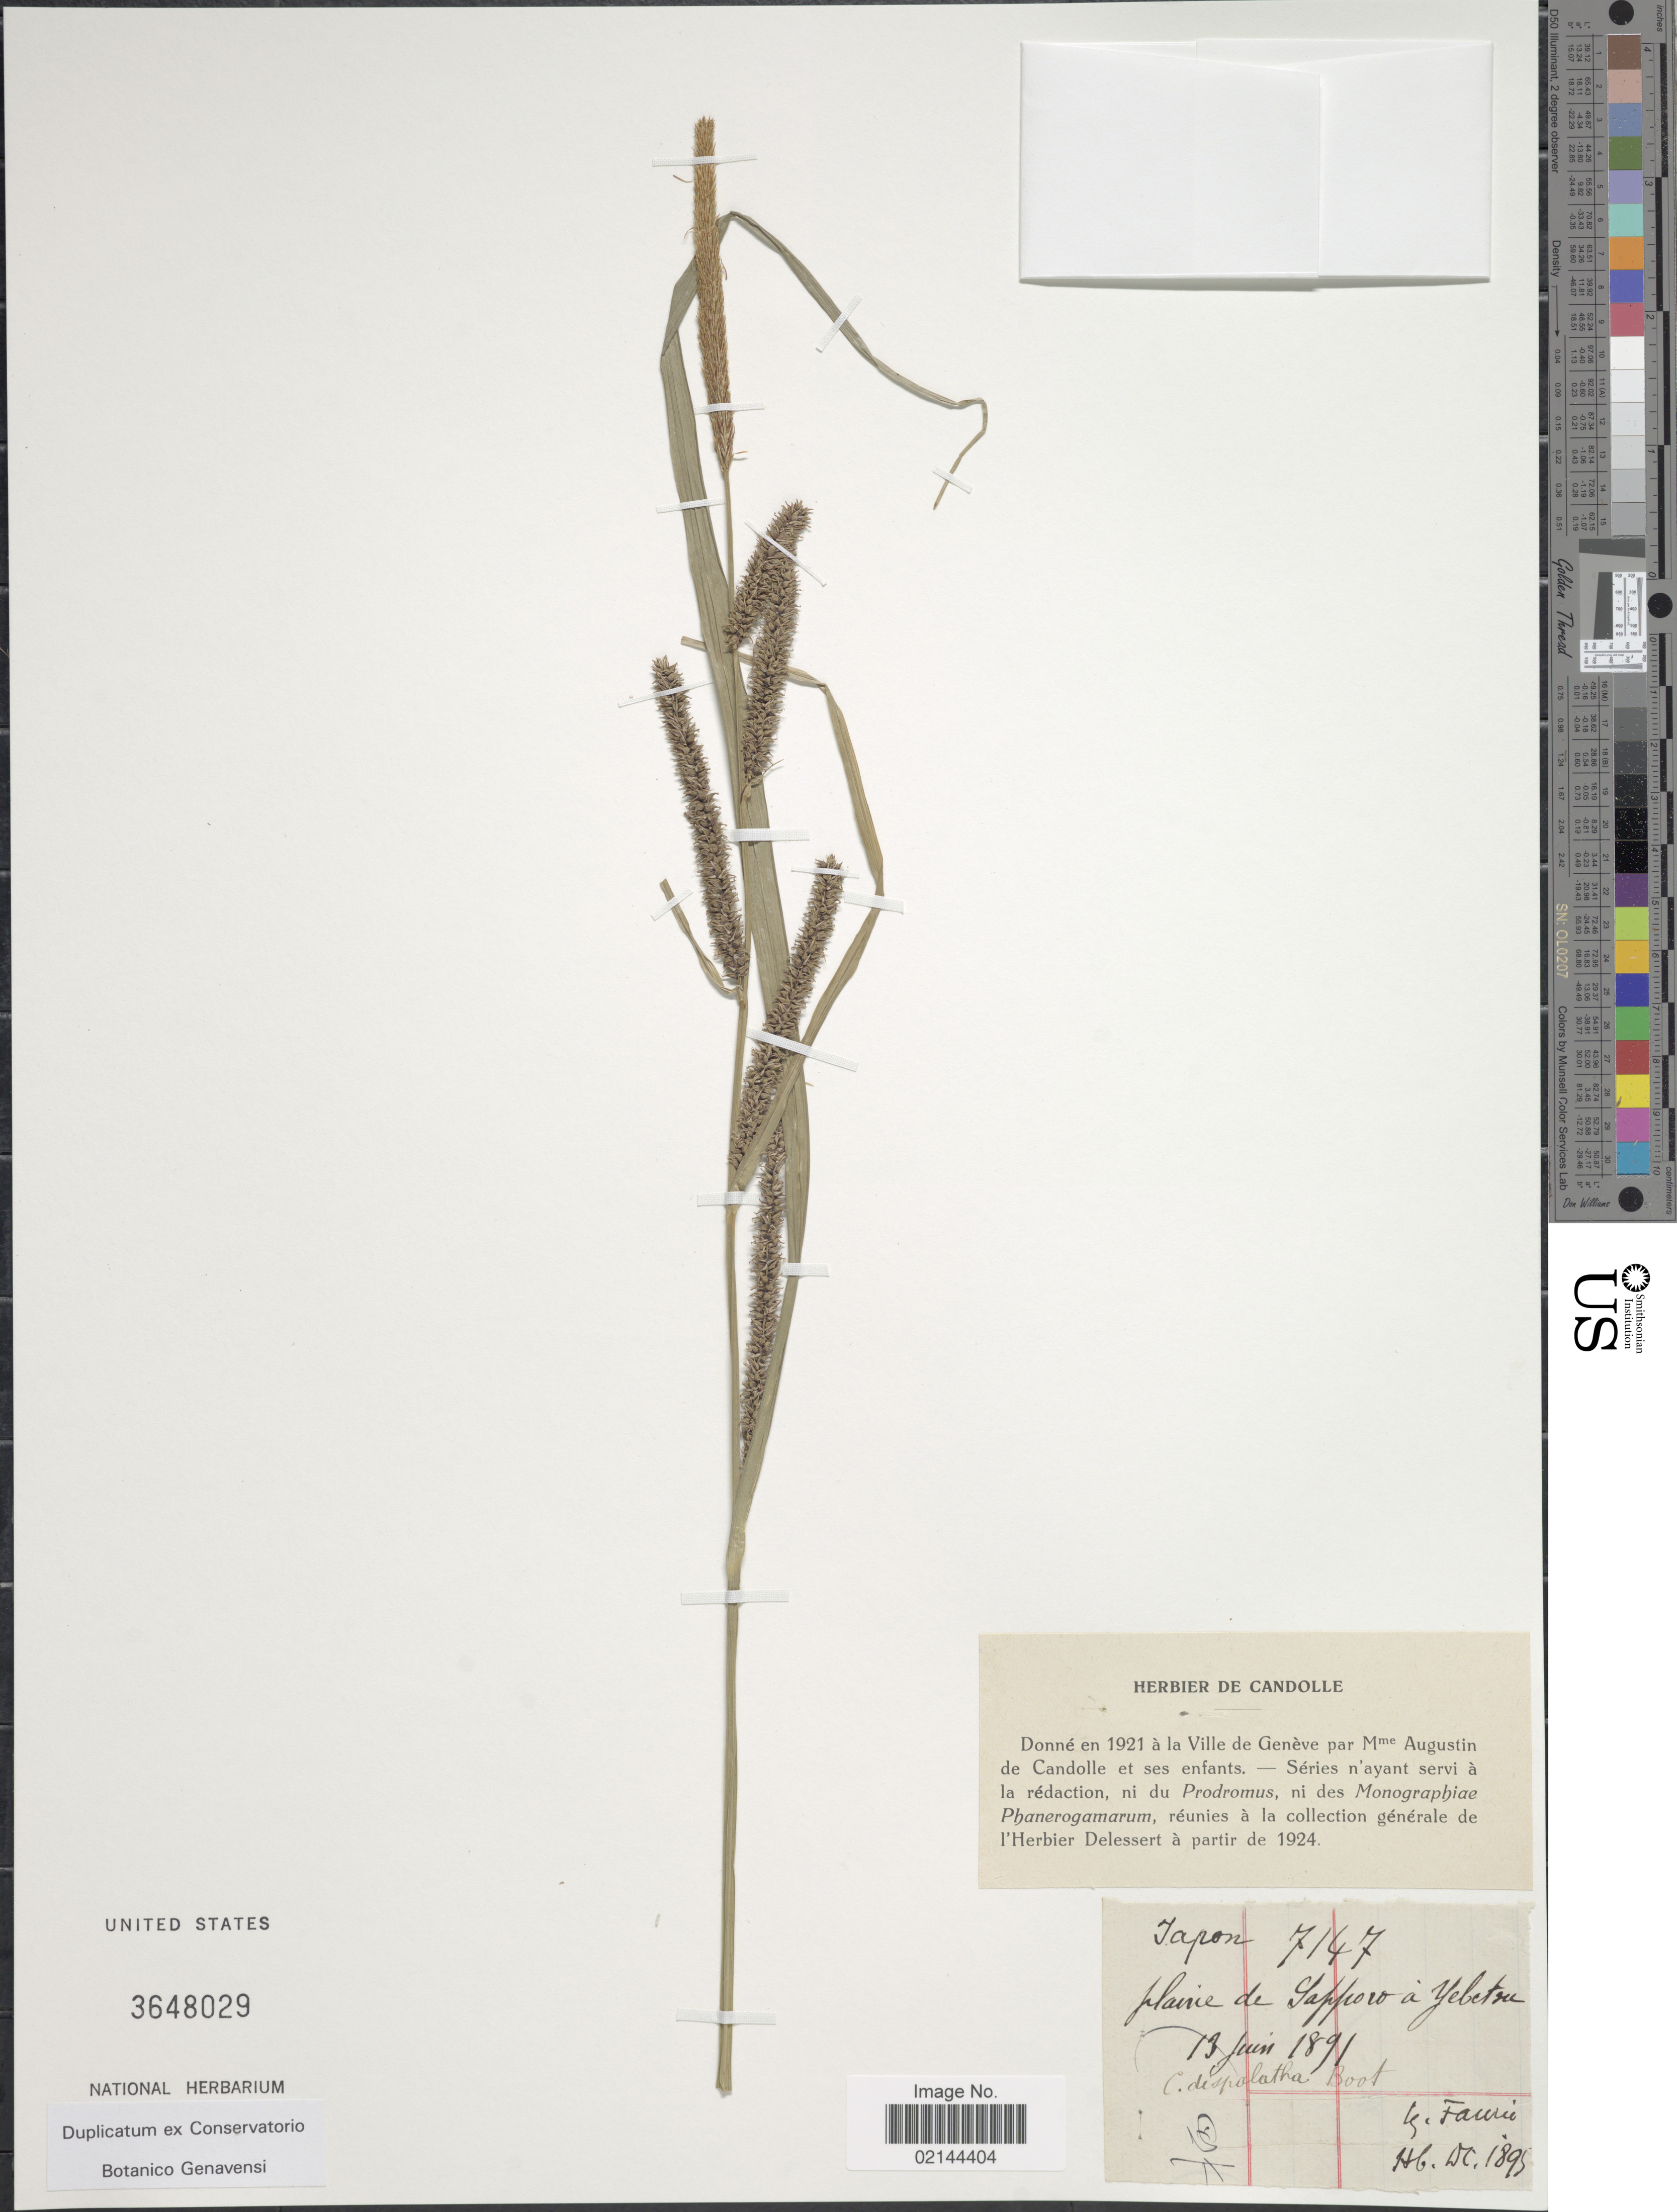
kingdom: Plantae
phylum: Tracheophyta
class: Liliopsida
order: Poales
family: Cyperaceae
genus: Carex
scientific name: Carex dispalata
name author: Boott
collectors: -. Faurie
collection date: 1891-06-13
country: Japan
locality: Japon. Plaine de Sapporo a Yebetsu.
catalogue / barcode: US 3648029